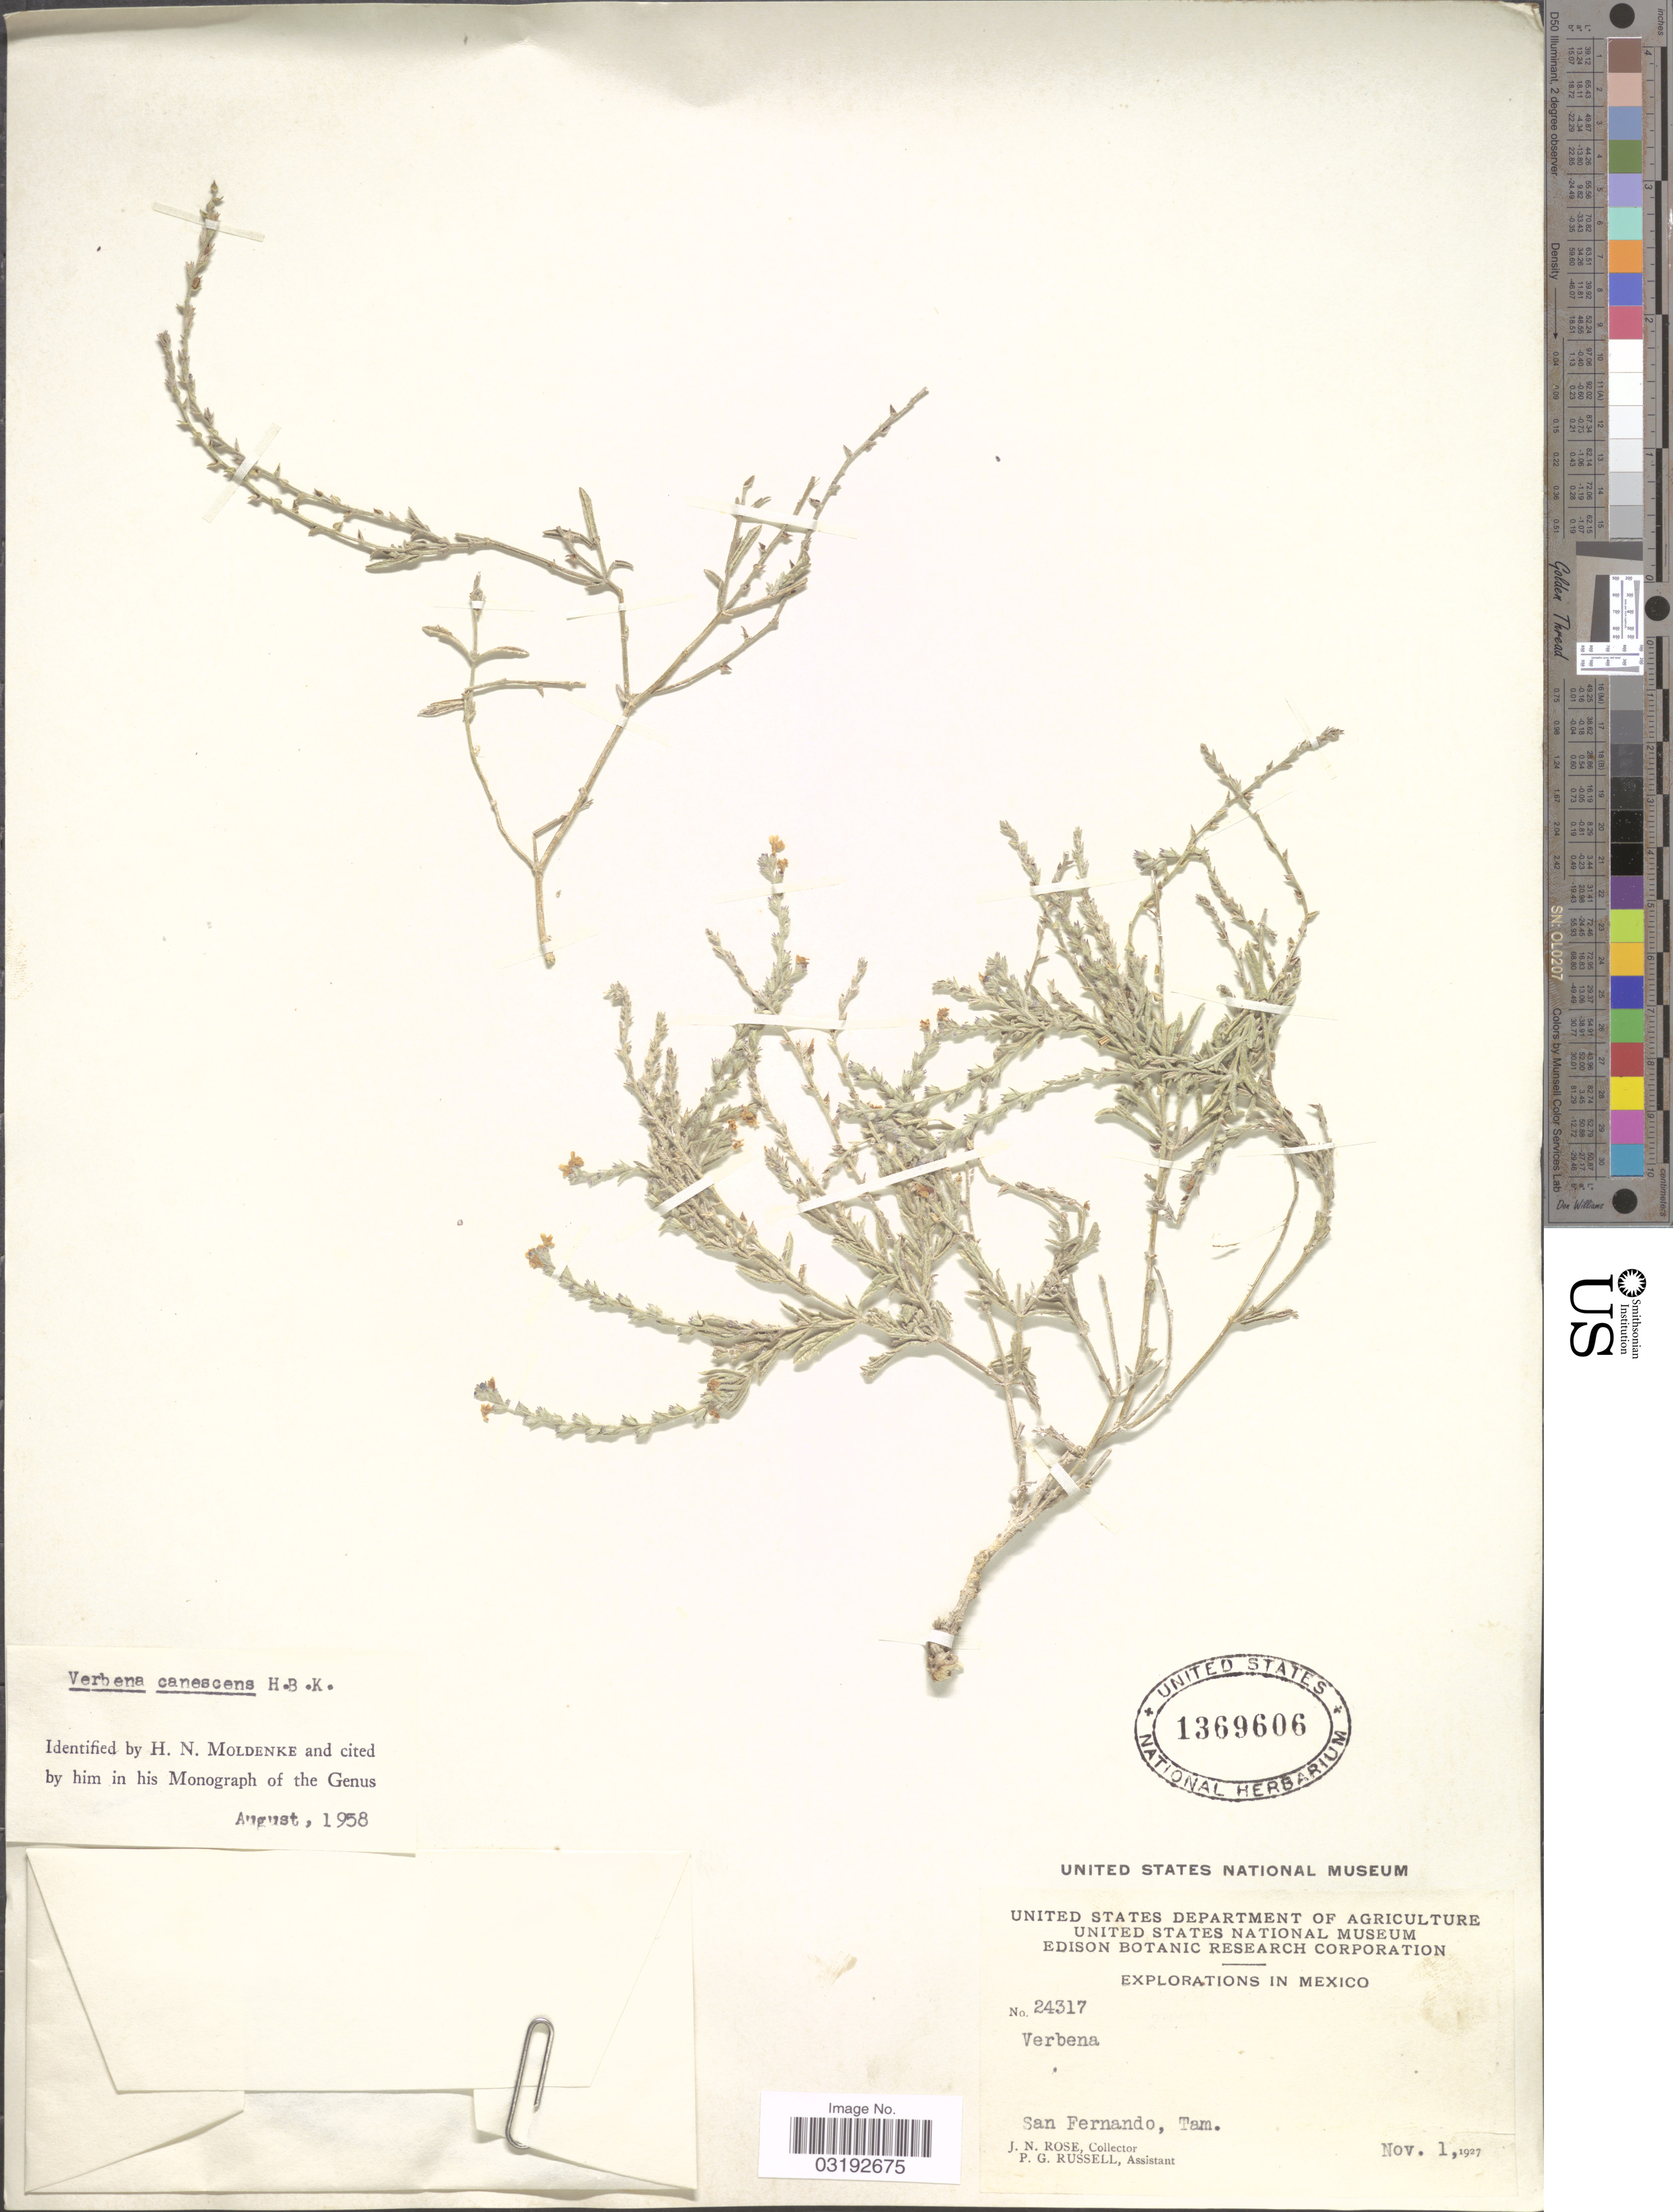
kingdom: Plantae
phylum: Tracheophyta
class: Magnoliopsida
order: Lamiales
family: Verbenaceae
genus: Verbena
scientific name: Verbena canescens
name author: Kunth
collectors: J. N. Rose & P. G. Russell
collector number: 24317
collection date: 1927-11-01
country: Mexico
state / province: Tamaulipas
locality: San Fernando.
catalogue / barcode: US 1369606